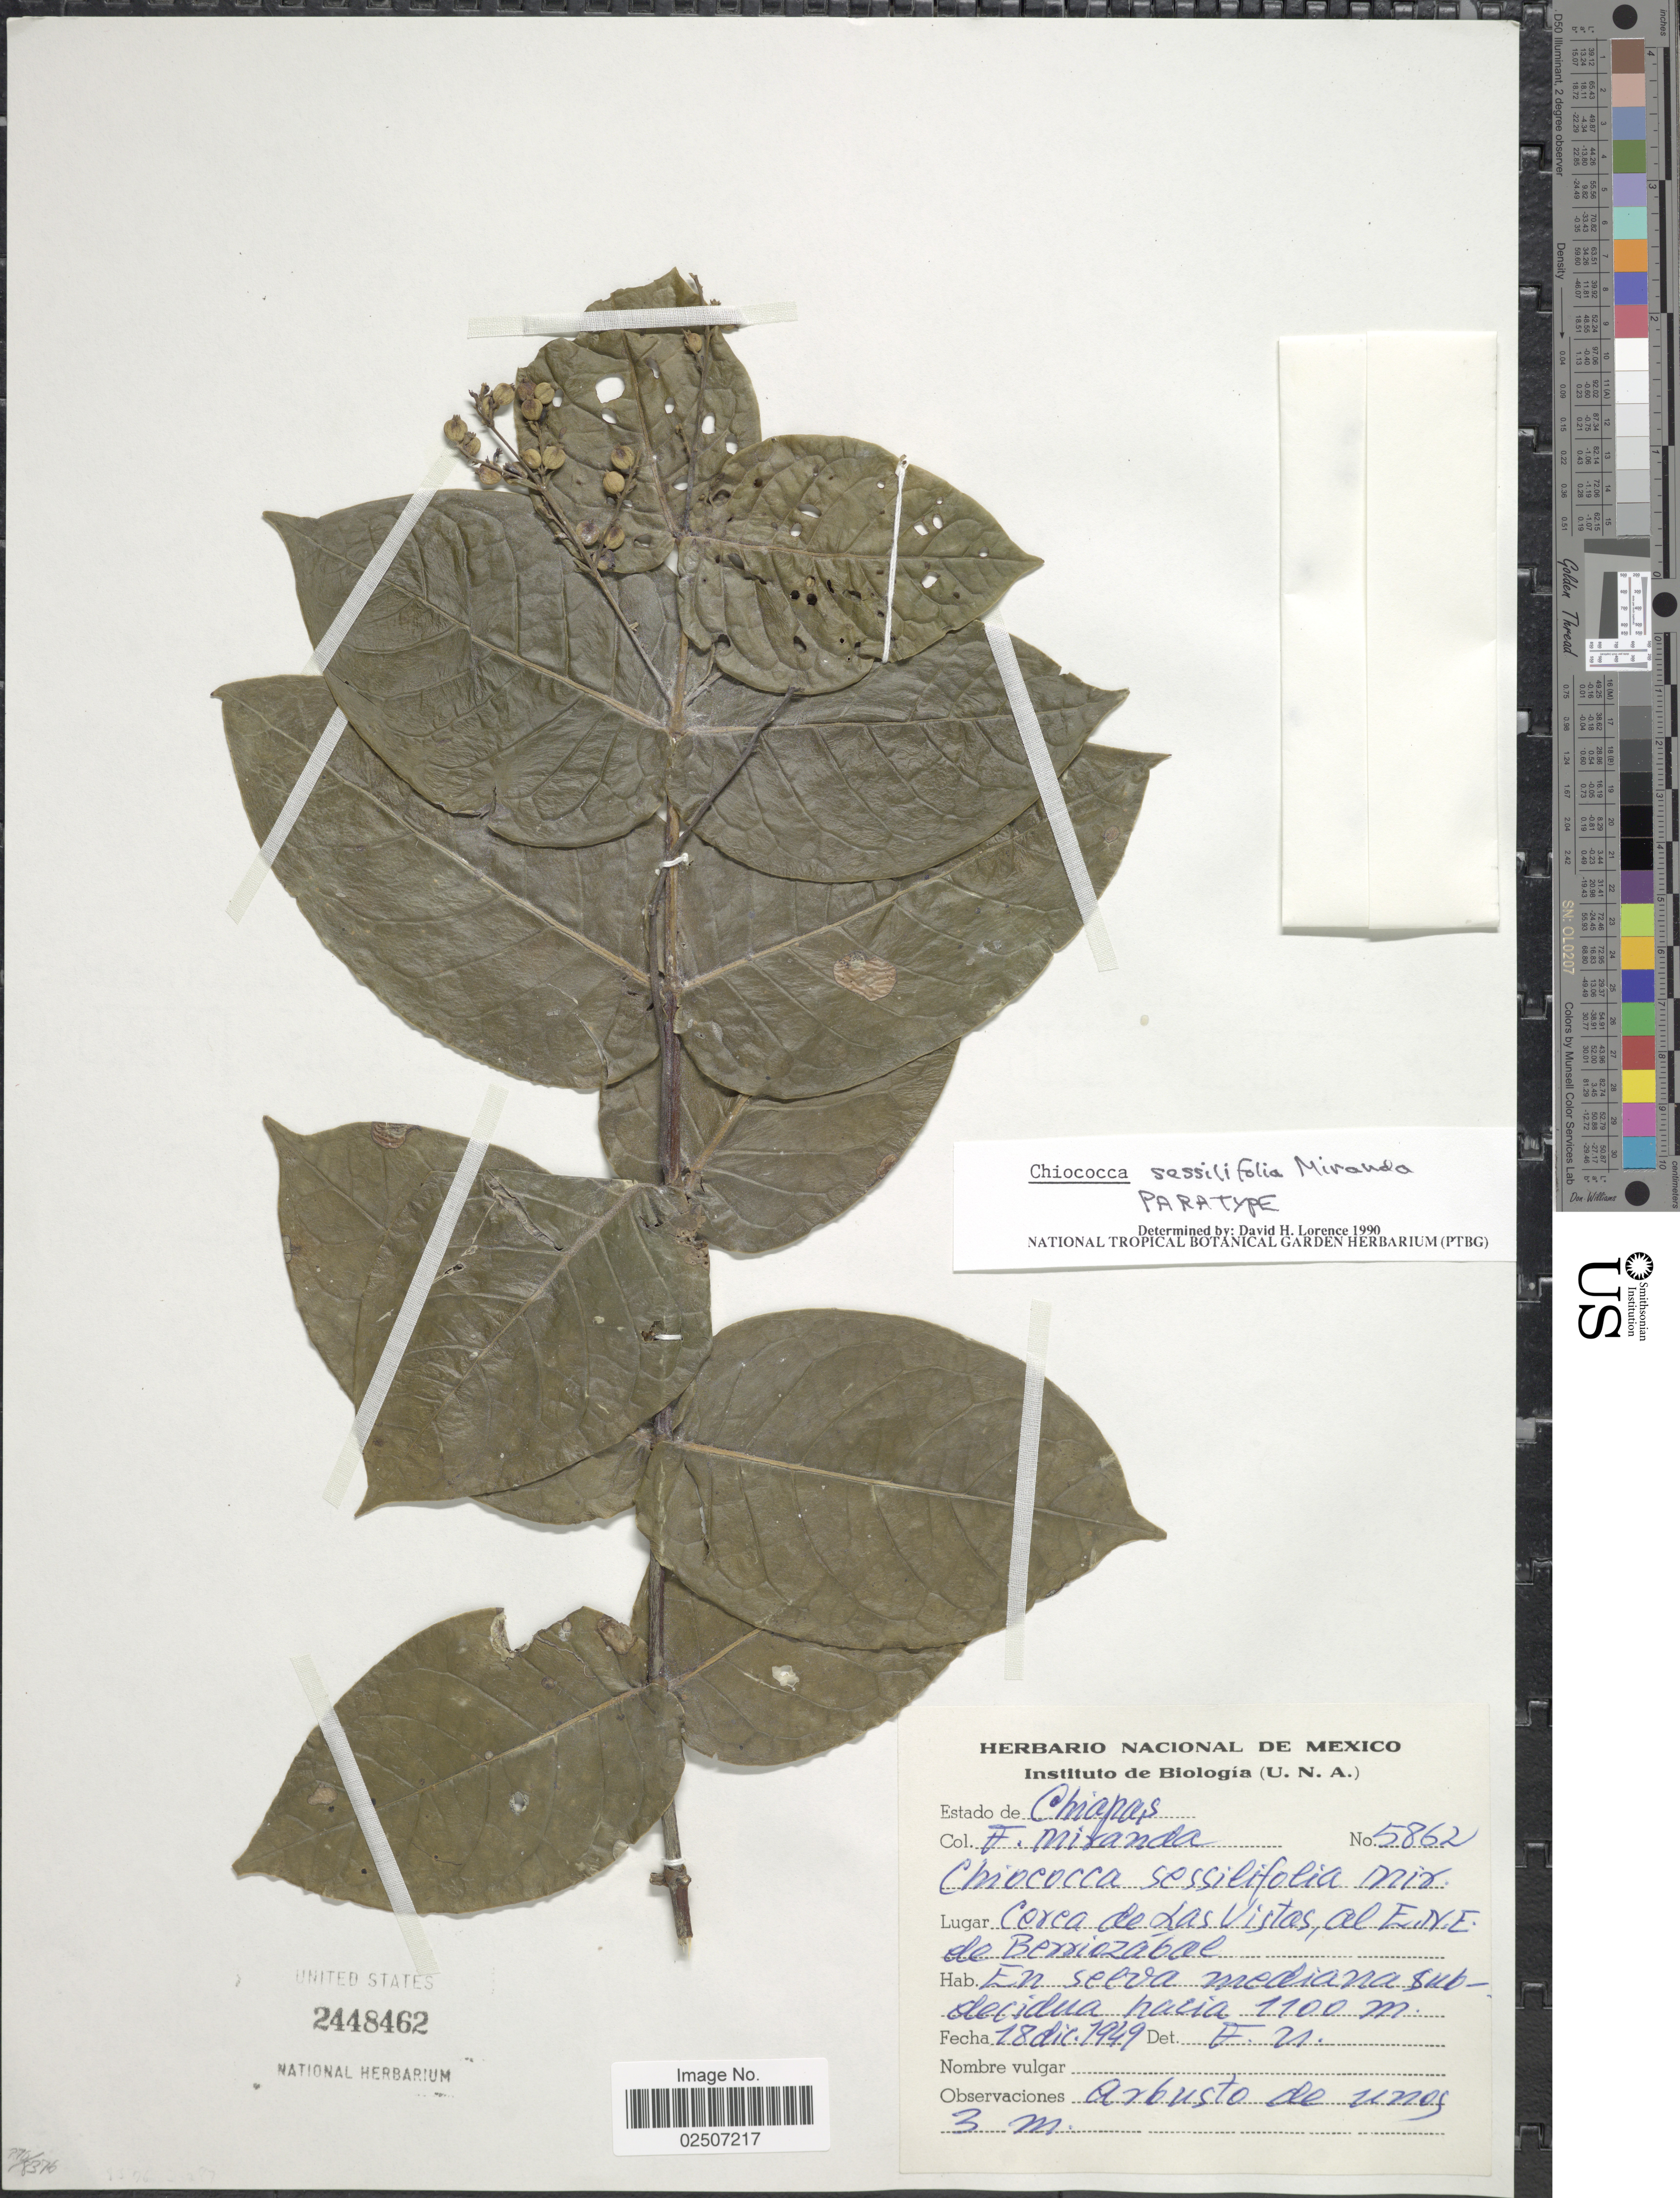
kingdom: Plantae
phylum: Tracheophyta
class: Magnoliopsida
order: Gentianales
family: Rubiaceae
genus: Chiococca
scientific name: Chiococca semipilosa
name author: Standl. & Steyerm.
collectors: F. Miranda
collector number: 5862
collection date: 1949-12-18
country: Mexico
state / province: Chiapas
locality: Cerca de Las Vistas, al E.N.E. de Berriozabal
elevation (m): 1100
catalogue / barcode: US 2448462